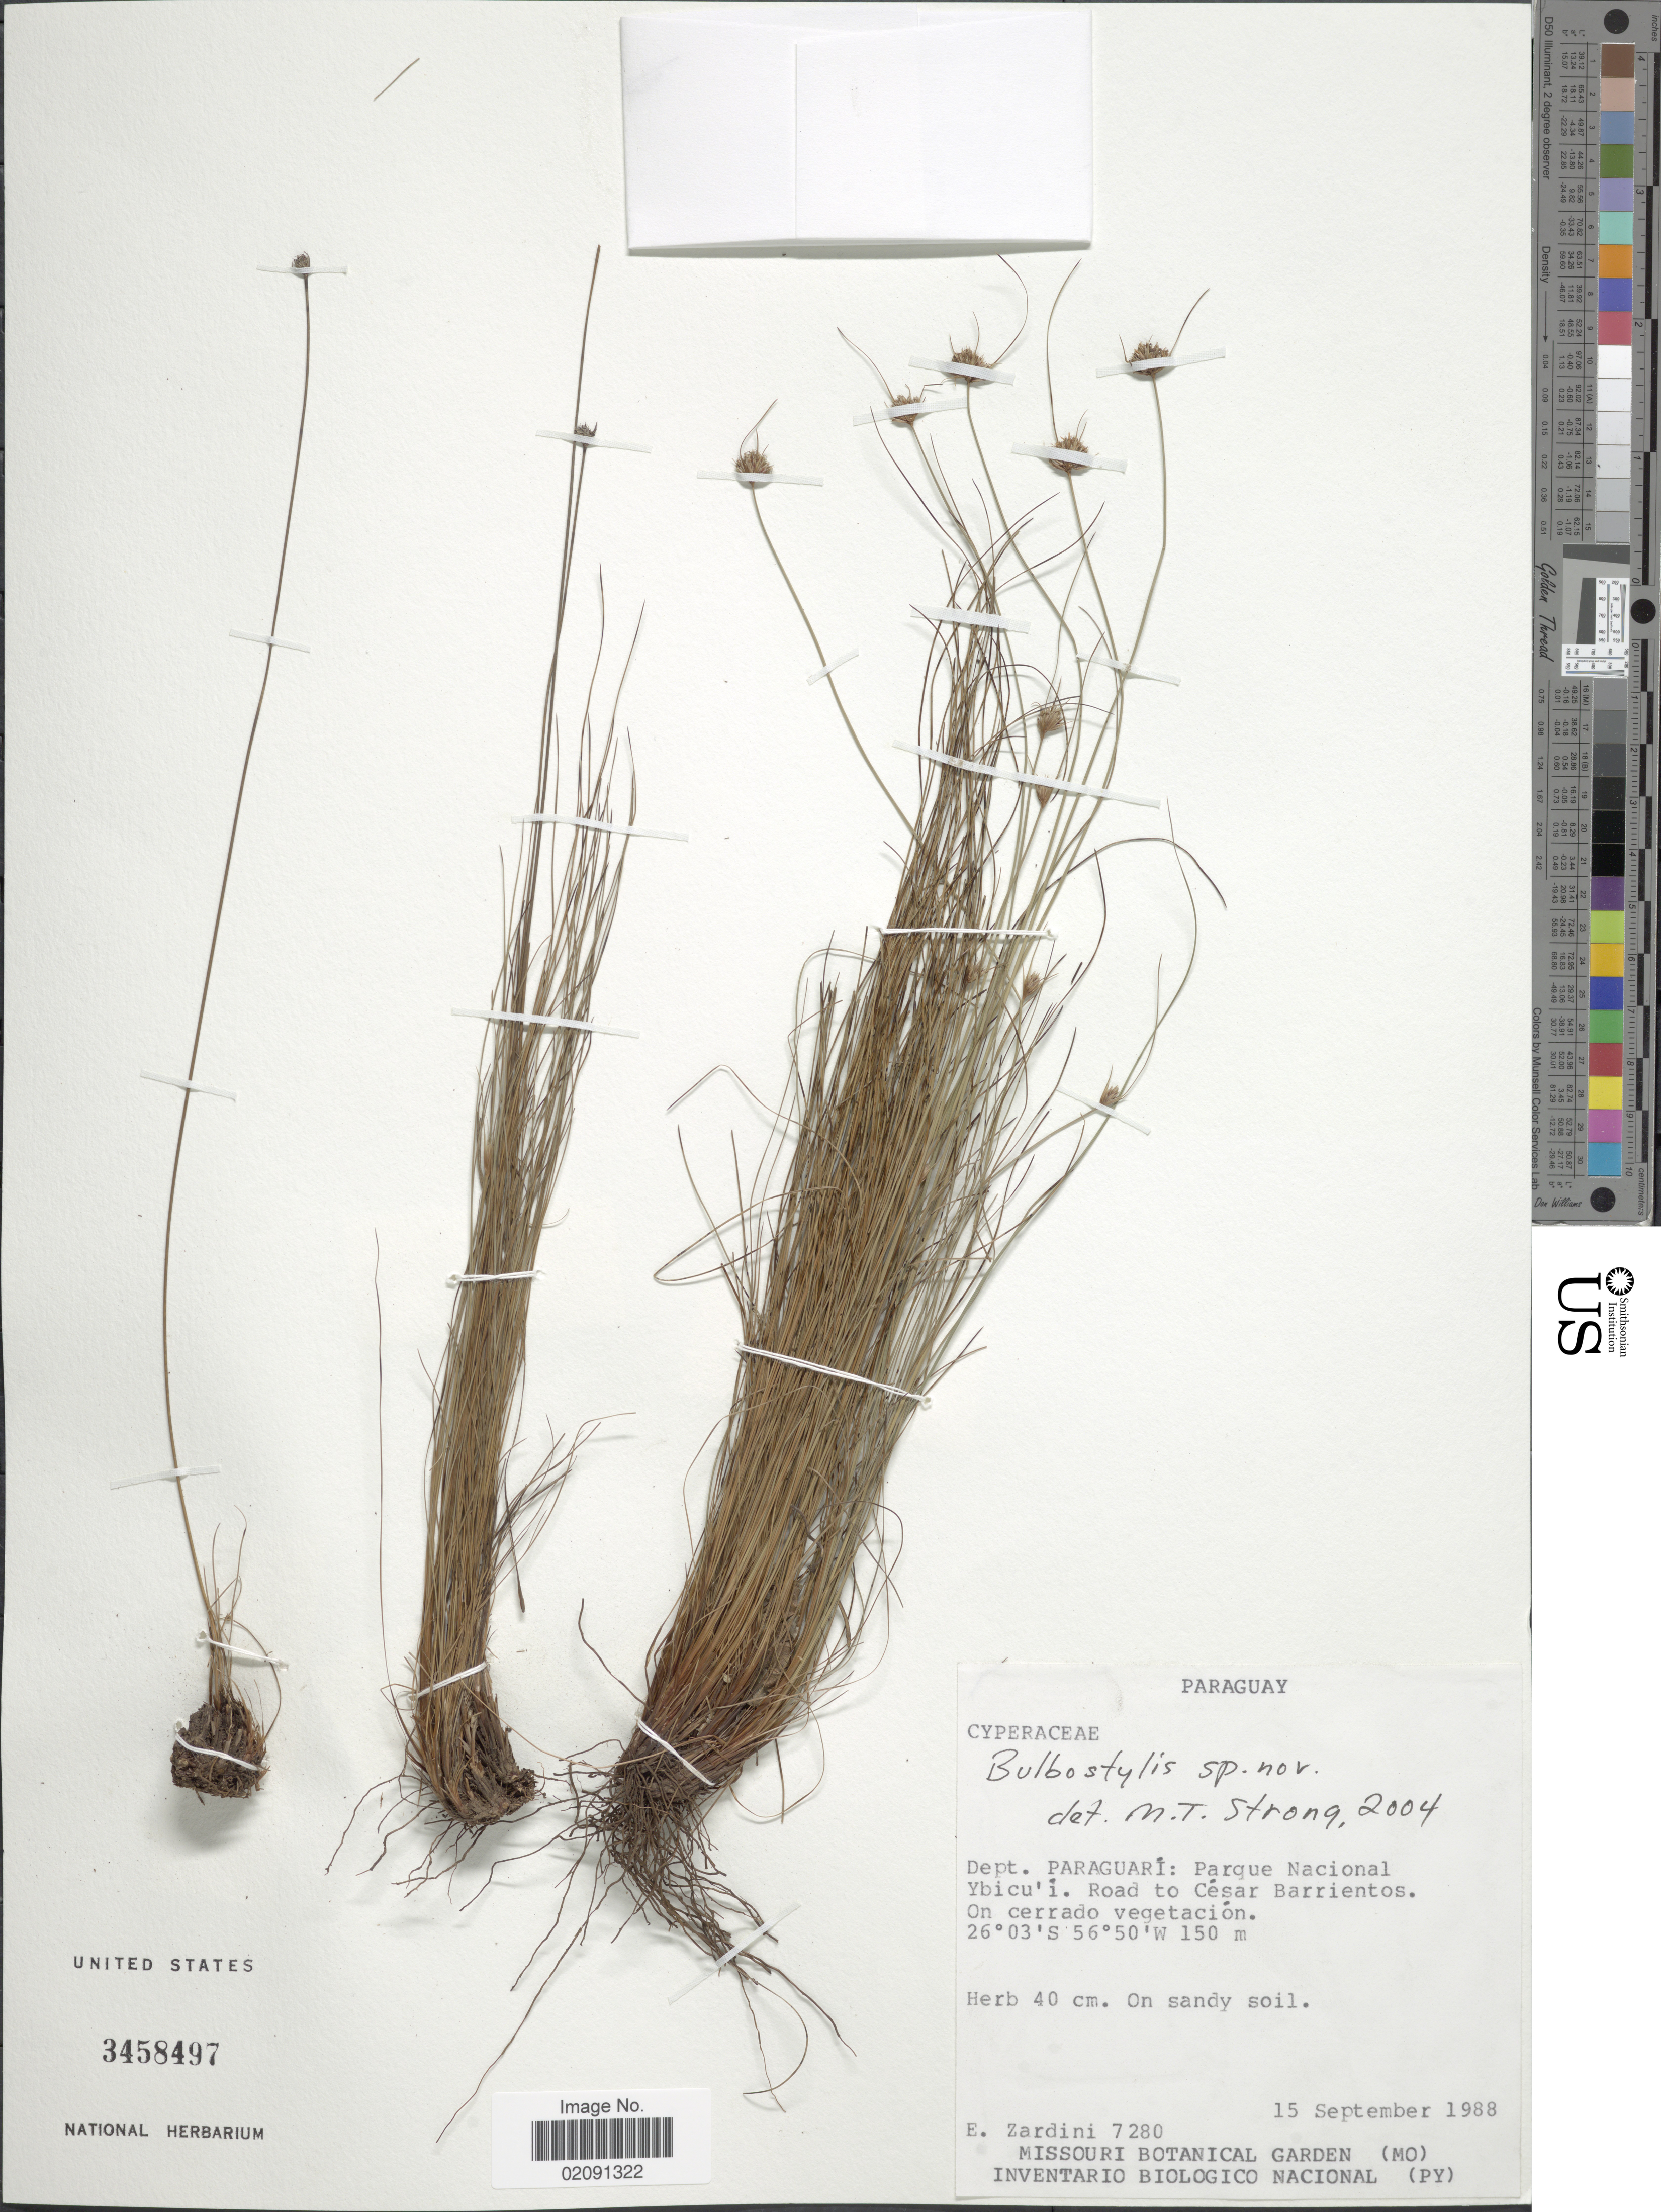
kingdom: Plantae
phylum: Tracheophyta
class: Liliopsida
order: Poales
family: Cyperaceae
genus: Bulbostylis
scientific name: Bulbostylis sp.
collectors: E. M. Zardini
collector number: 7280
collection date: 1988-09-15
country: Paraguay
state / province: Paraguari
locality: Parque Nacional Ybicu'i, road to Cesar Barrientos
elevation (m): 150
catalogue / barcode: US 3458497